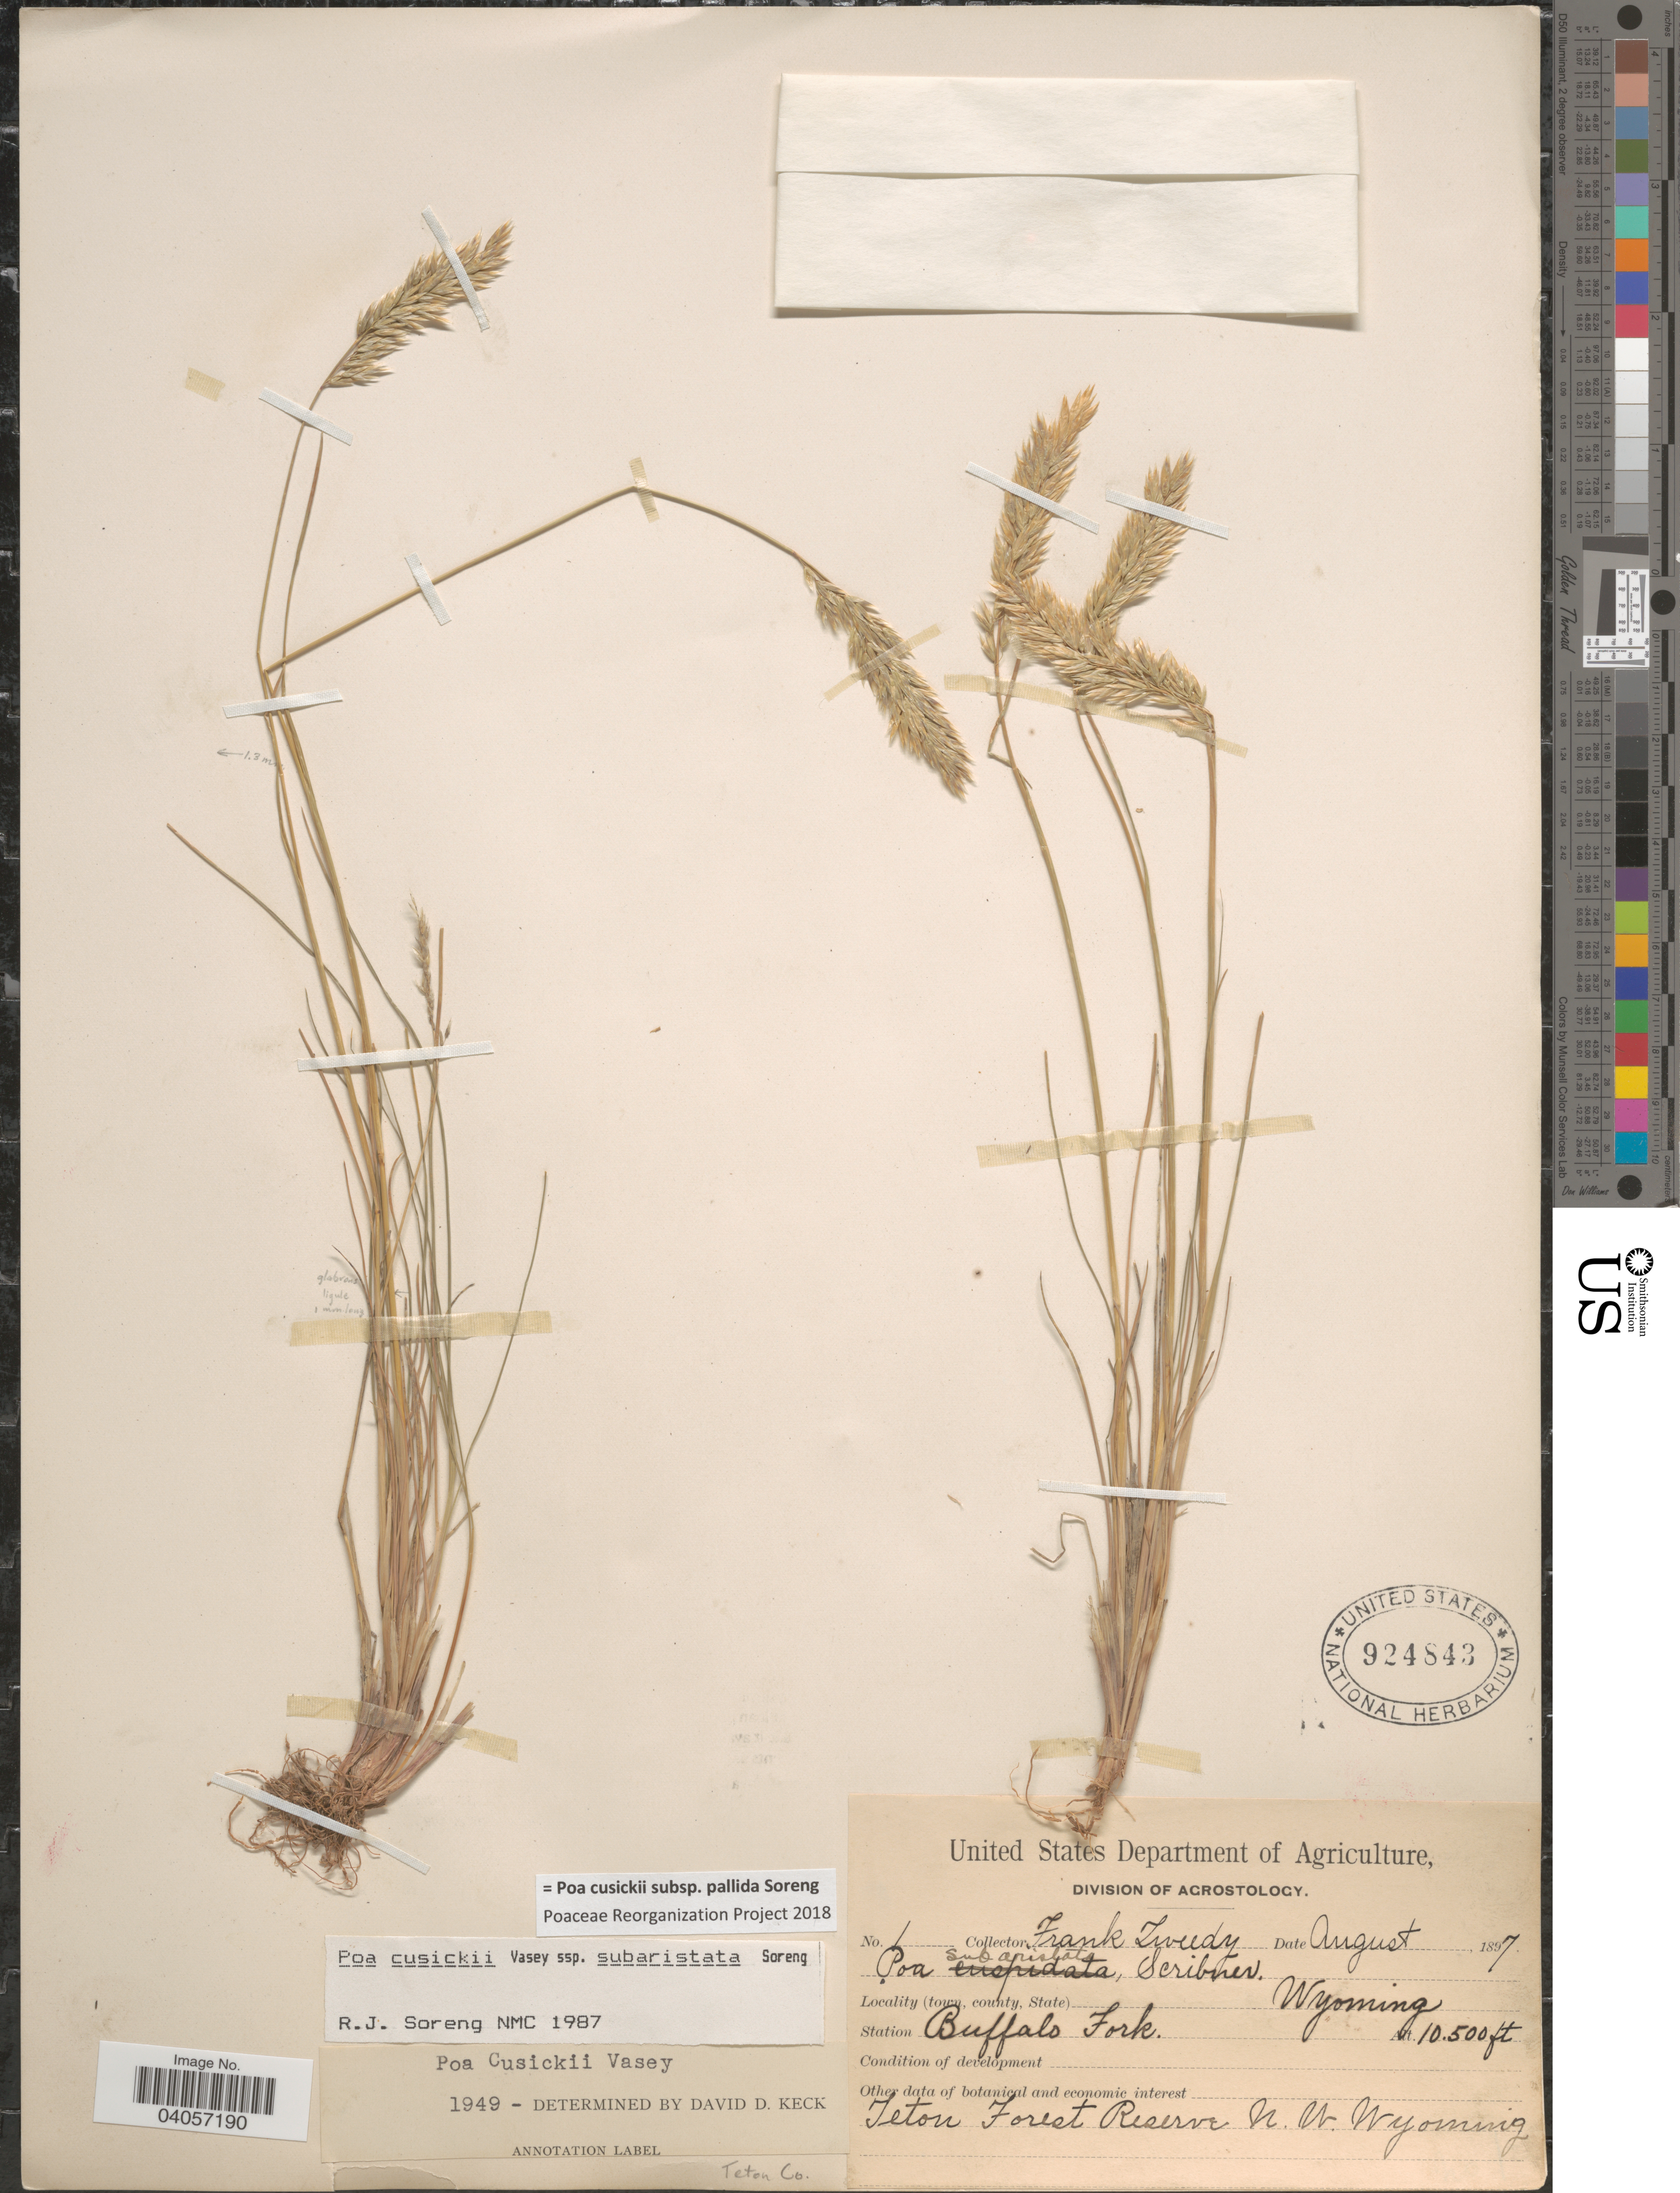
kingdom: Plantae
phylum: Tracheophyta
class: Liliopsida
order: Poales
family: Poaceae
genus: Poa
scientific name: Poa cusickii subsp. pallida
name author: Soreng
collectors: F. Tweedy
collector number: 1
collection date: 1897-08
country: United States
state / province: Wyoming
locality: Station Buffalo Fork. Teton Forest Reserve N.W. Wyoming. Teton Co.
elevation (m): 3200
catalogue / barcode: US 924843